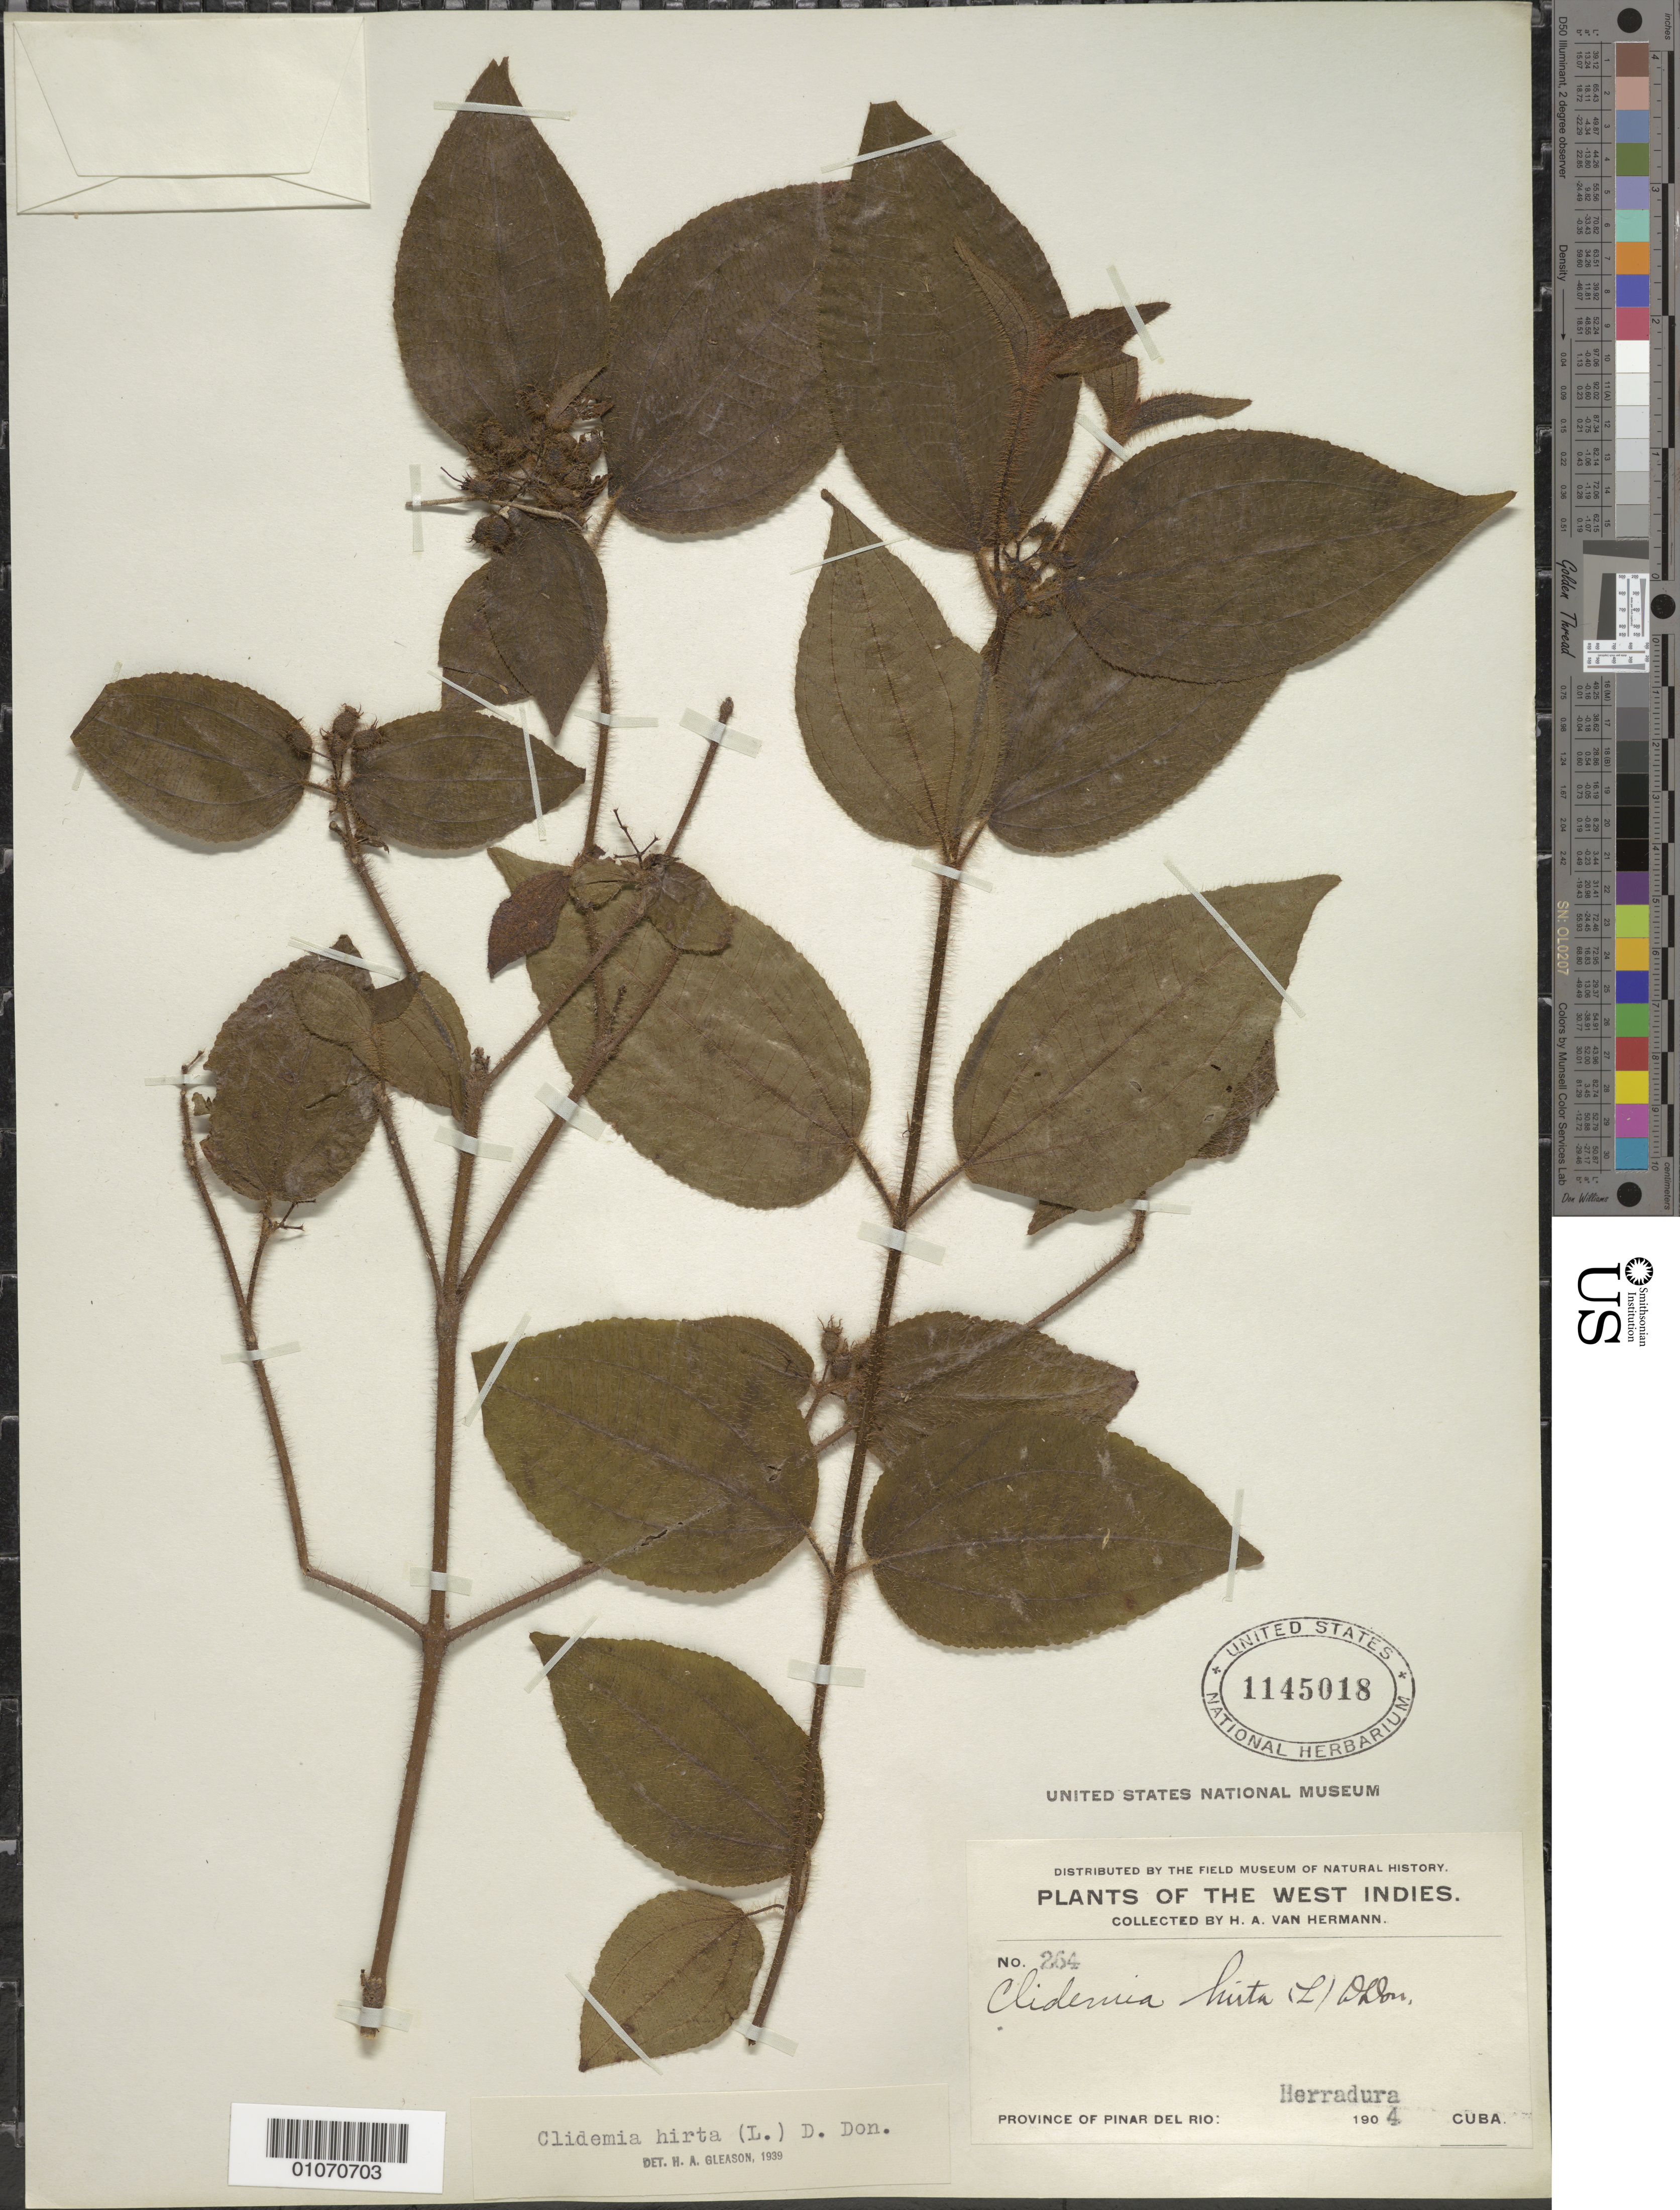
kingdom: Plantae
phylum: Tracheophyta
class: Magnoliopsida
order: Myrtales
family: Melastomataceae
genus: Clidemia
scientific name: Clidemia hirta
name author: (L.) D. Don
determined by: Gleason, H. A.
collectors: H. A. Van Hermann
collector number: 264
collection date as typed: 1904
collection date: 1904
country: Cuba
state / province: Pinar del Río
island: Cuba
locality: Herradura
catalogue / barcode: US 1145018